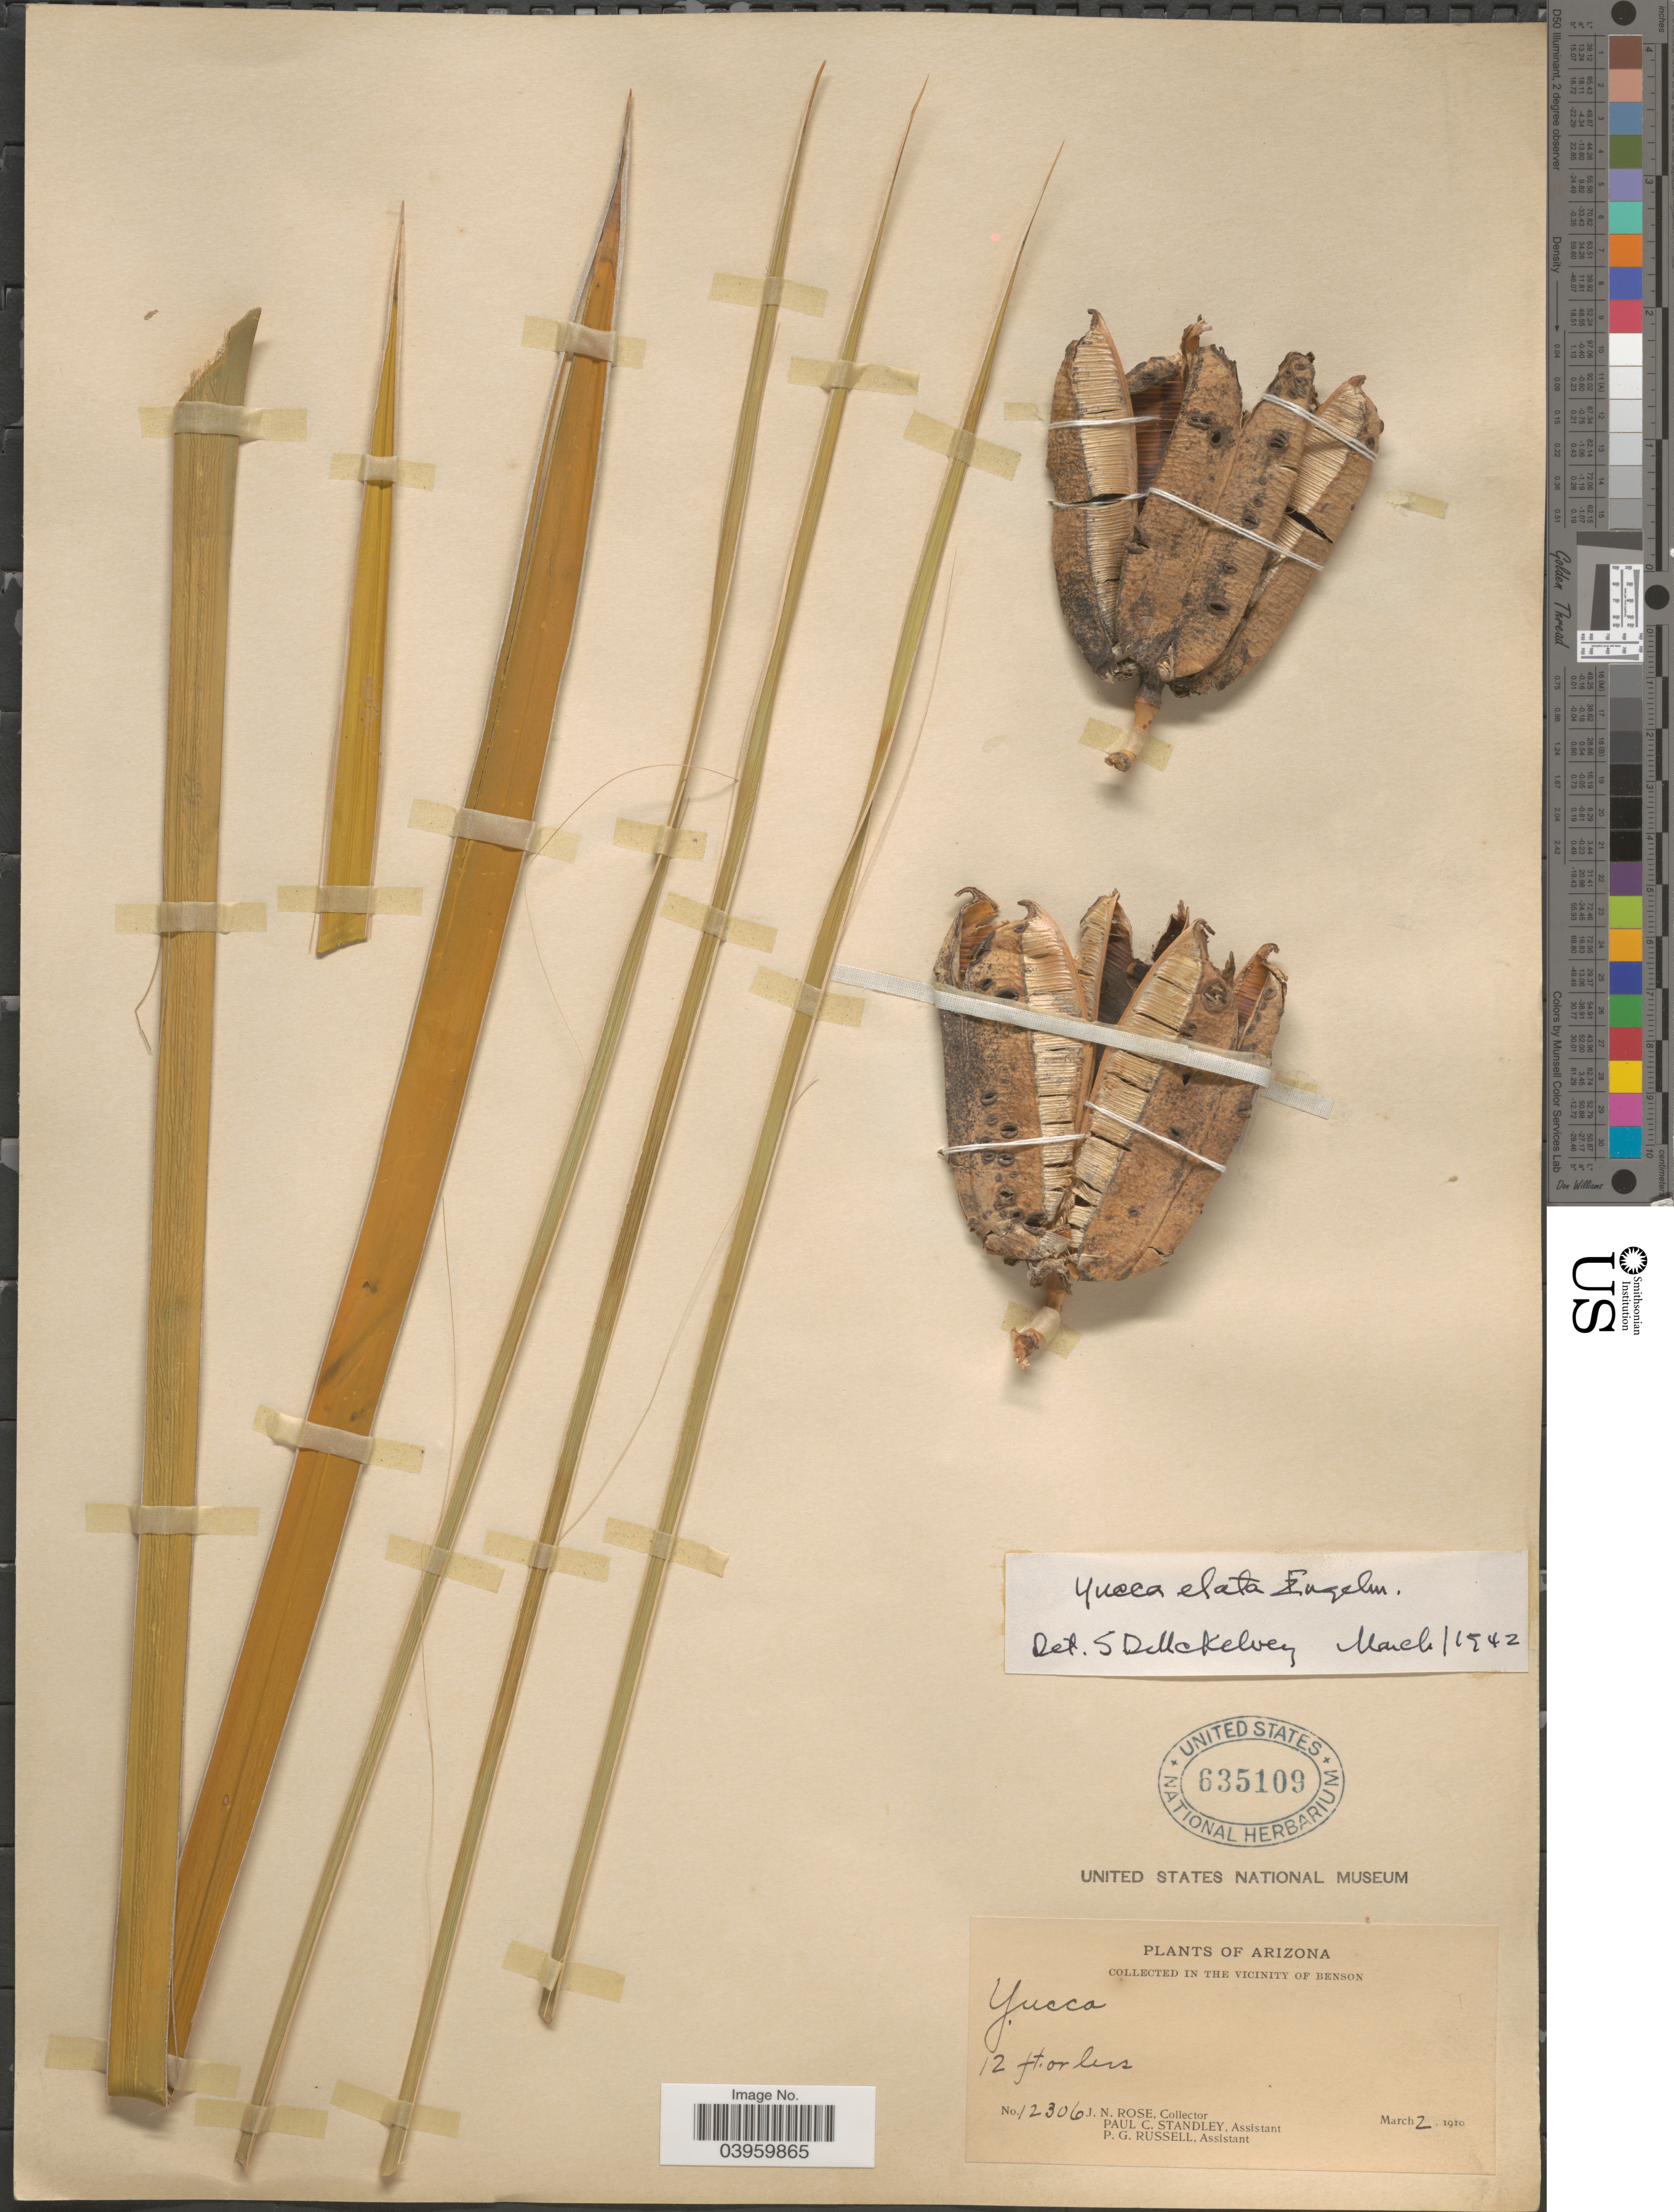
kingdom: Plantae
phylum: Tracheophyta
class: Liliopsida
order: Asparagales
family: Asparagaceae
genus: Yucca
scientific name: Yucca elata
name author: (Engelm.) Engelm.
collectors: J. N. Rose, P. C. Standley & P. G. Russell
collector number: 12306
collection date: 1910-03-02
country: United States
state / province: Arizona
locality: Vicinity of Benson.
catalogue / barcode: US 635109